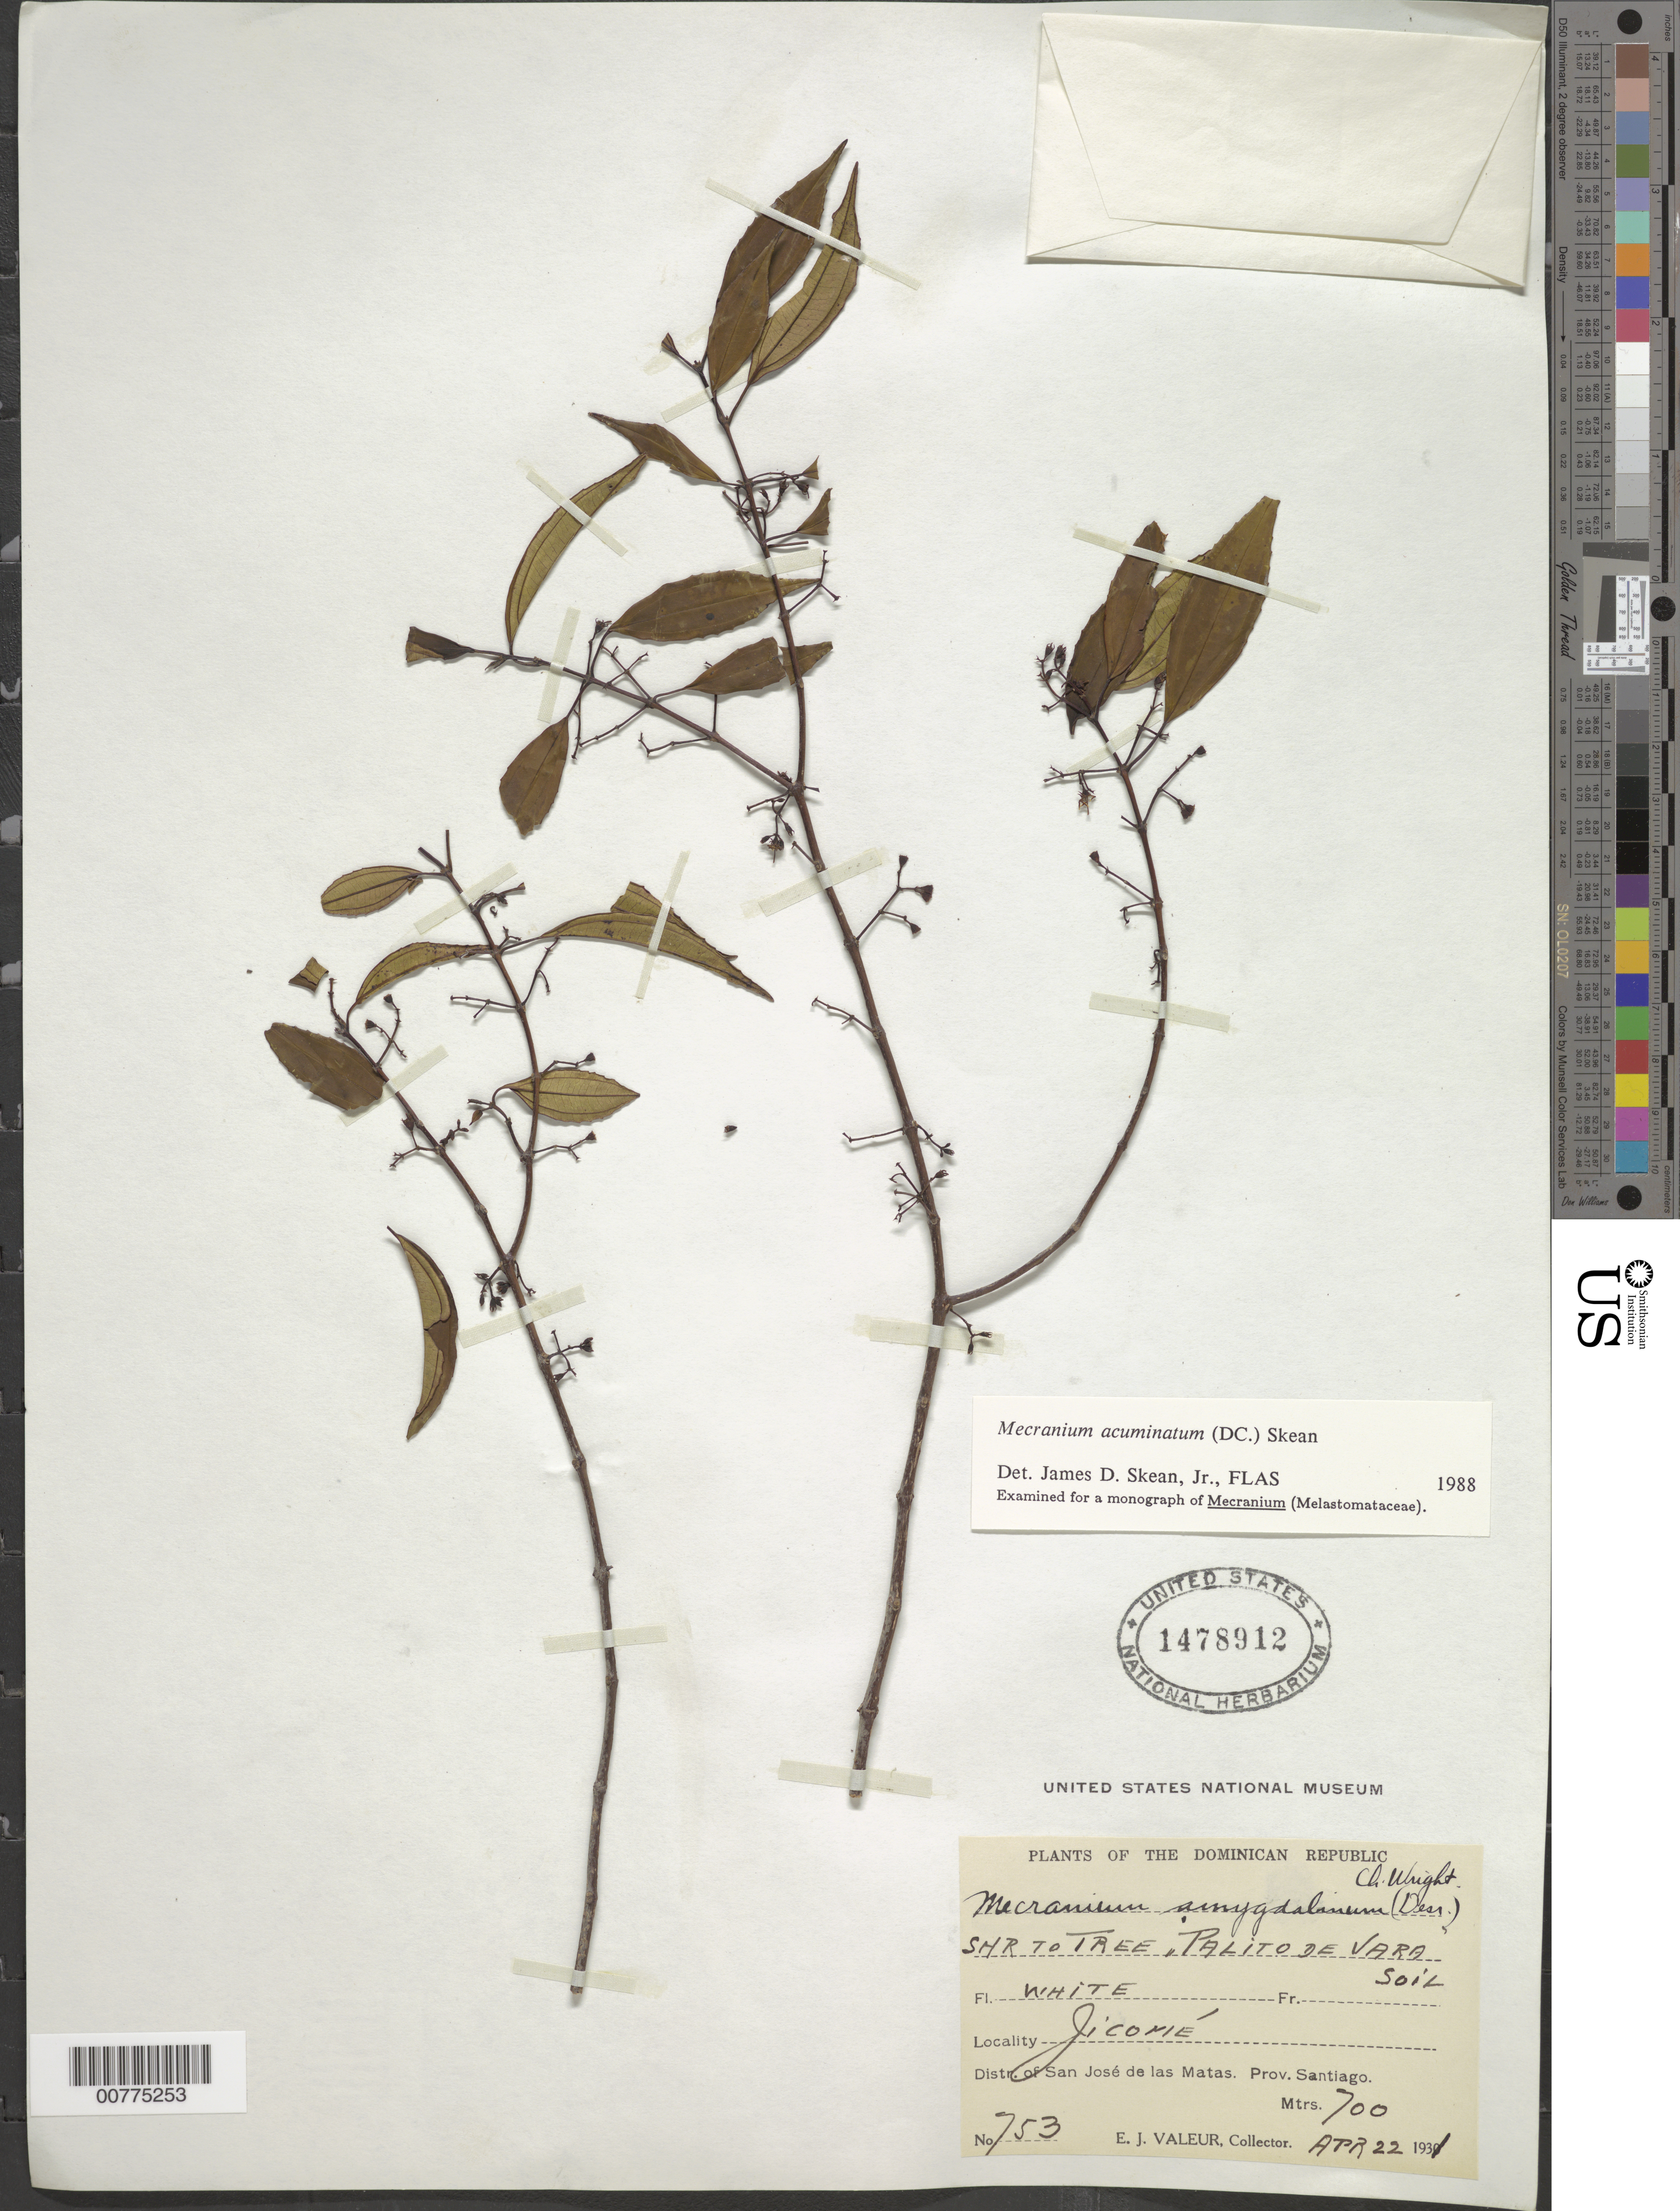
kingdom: Plantae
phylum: Tracheophyta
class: Magnoliopsida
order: Myrtales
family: Melastomataceae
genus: Mecranium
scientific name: Mecranium acuminatum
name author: (DC.) Skean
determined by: Skean, J. D., Jr.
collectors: E. Valeur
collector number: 753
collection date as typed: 22 Apr 1931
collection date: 1931-04-22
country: Dominican Republic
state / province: Santiago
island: Hispaniola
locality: San José de las Matas, Jicomé.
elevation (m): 700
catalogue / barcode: US 1478912